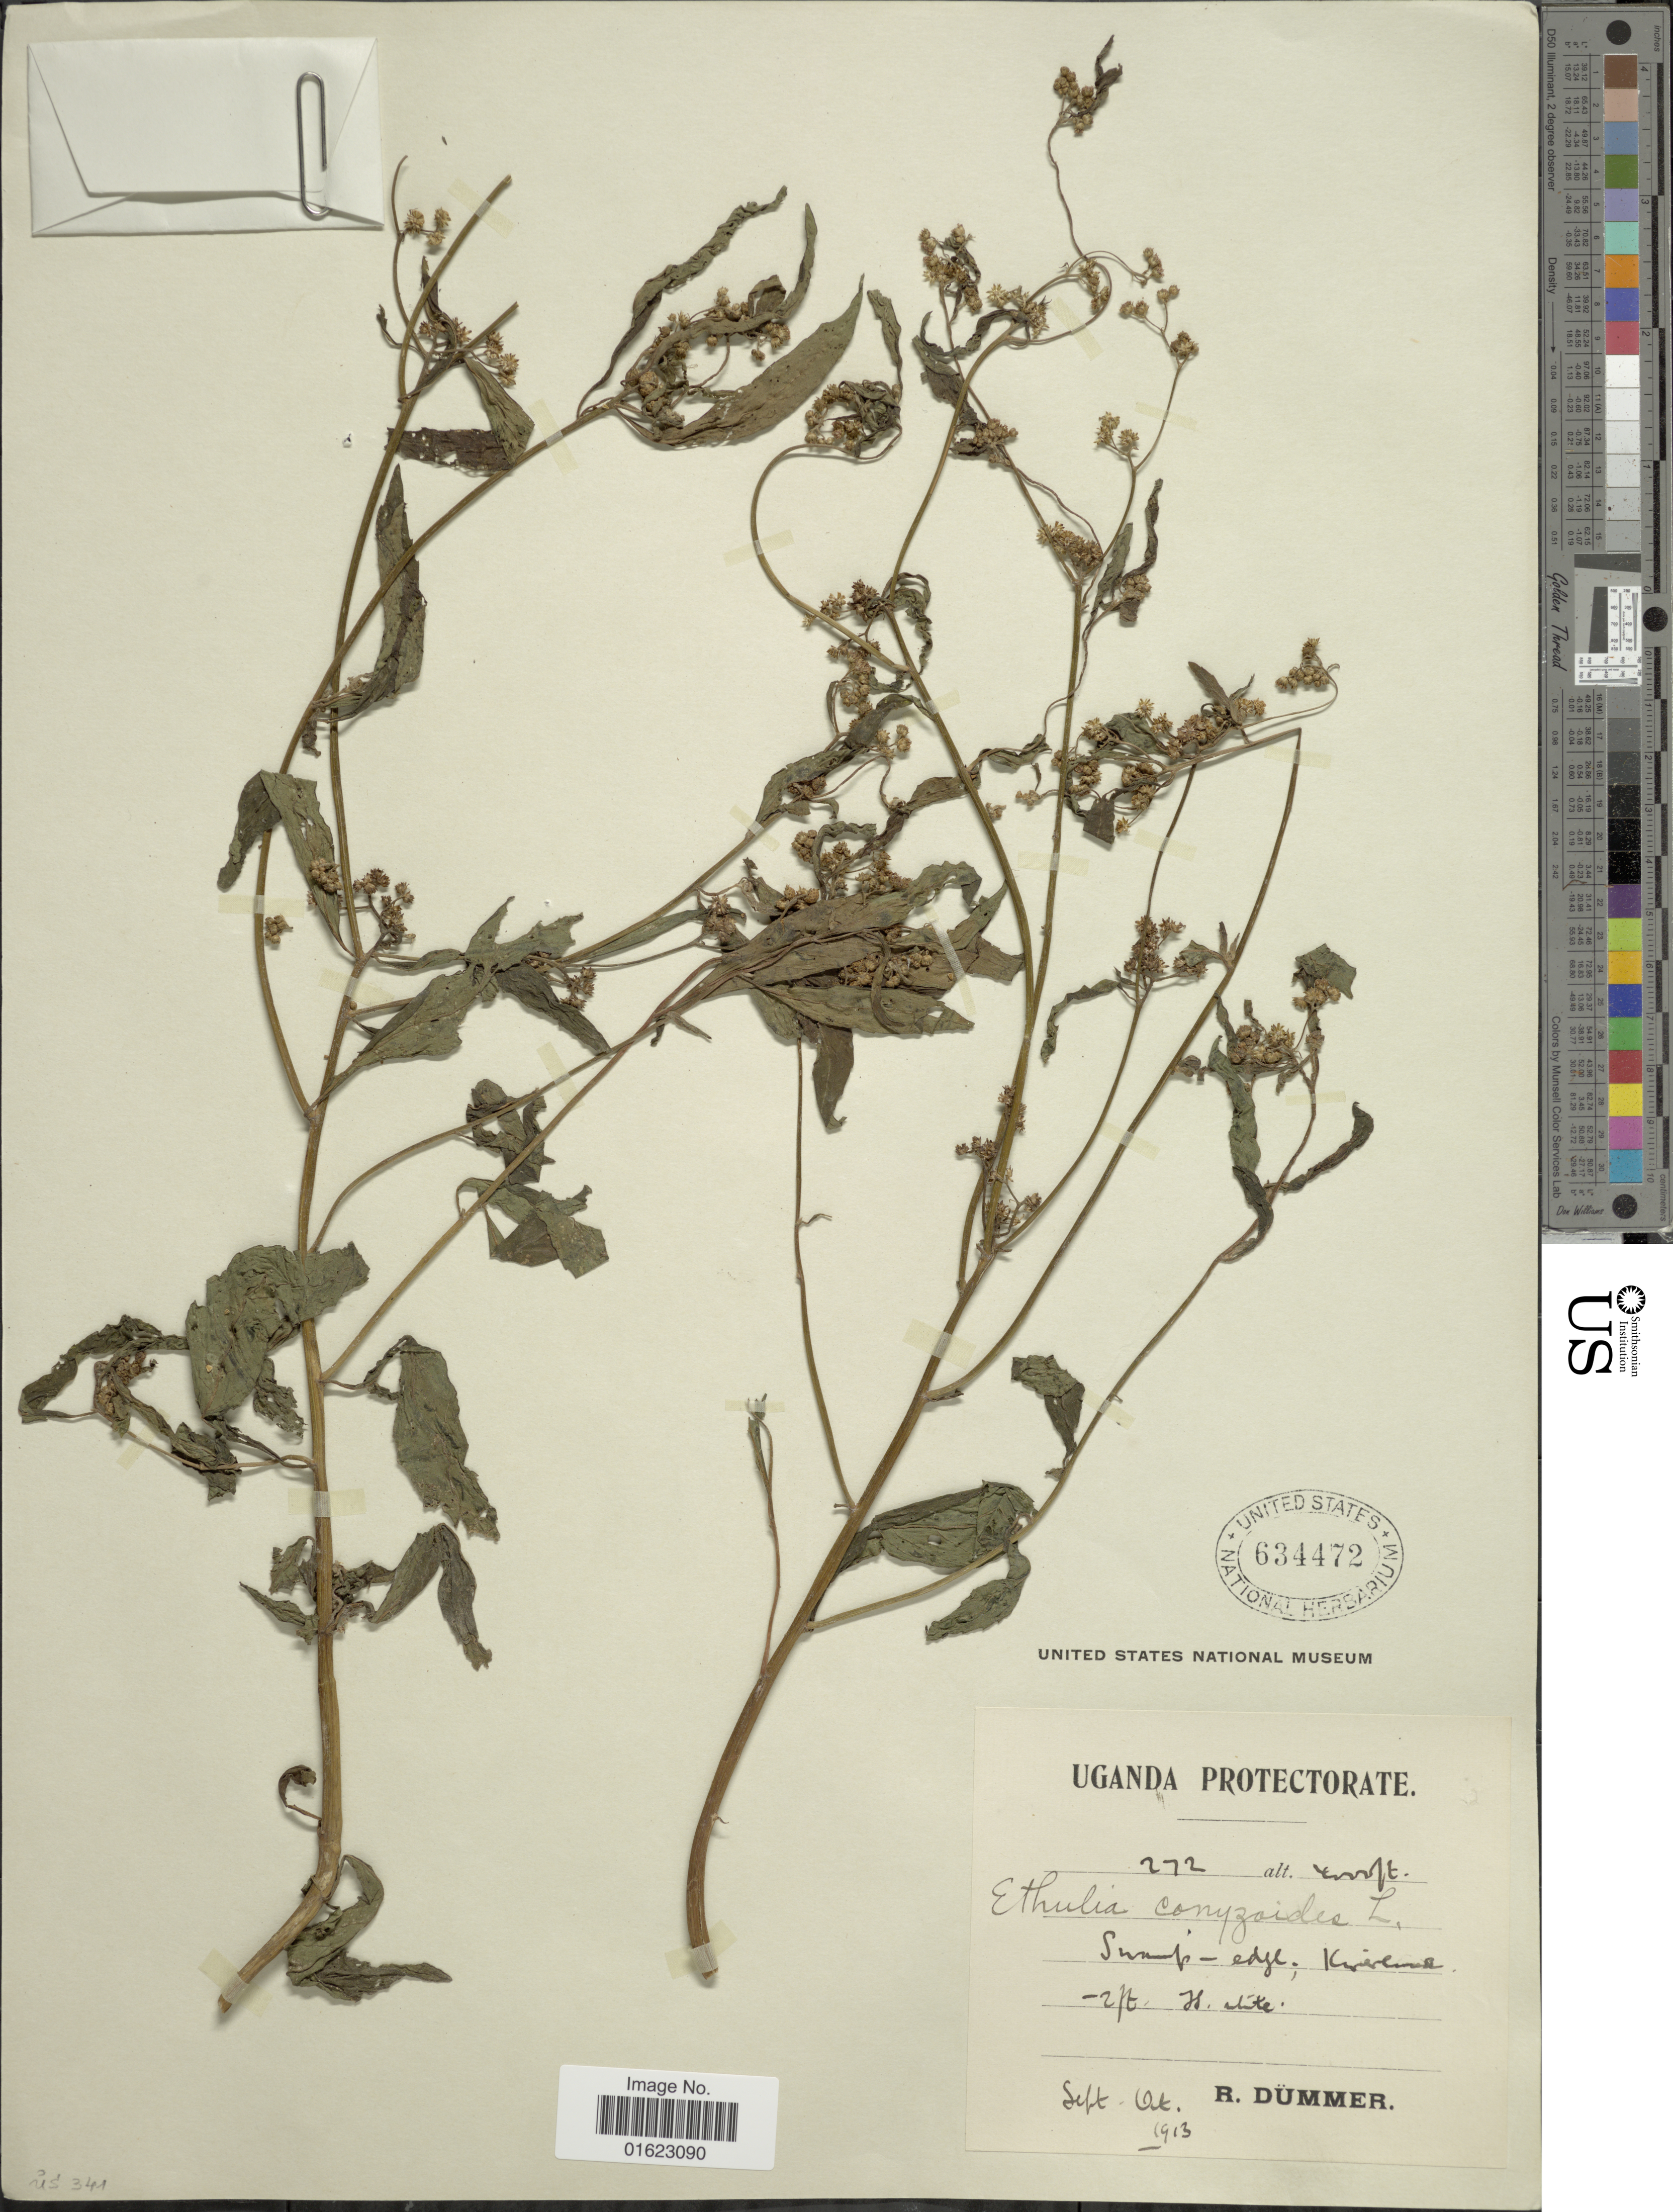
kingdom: Plantae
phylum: Tracheophyta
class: Magnoliopsida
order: Asterales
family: Asteraceae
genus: Ethulia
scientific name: Ethulia conyzoides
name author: L. f.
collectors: R. A. Dümmer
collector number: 272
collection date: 1913-09/1913-10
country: Uganda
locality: Uganda Protectorate. Kirerema.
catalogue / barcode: US 634472